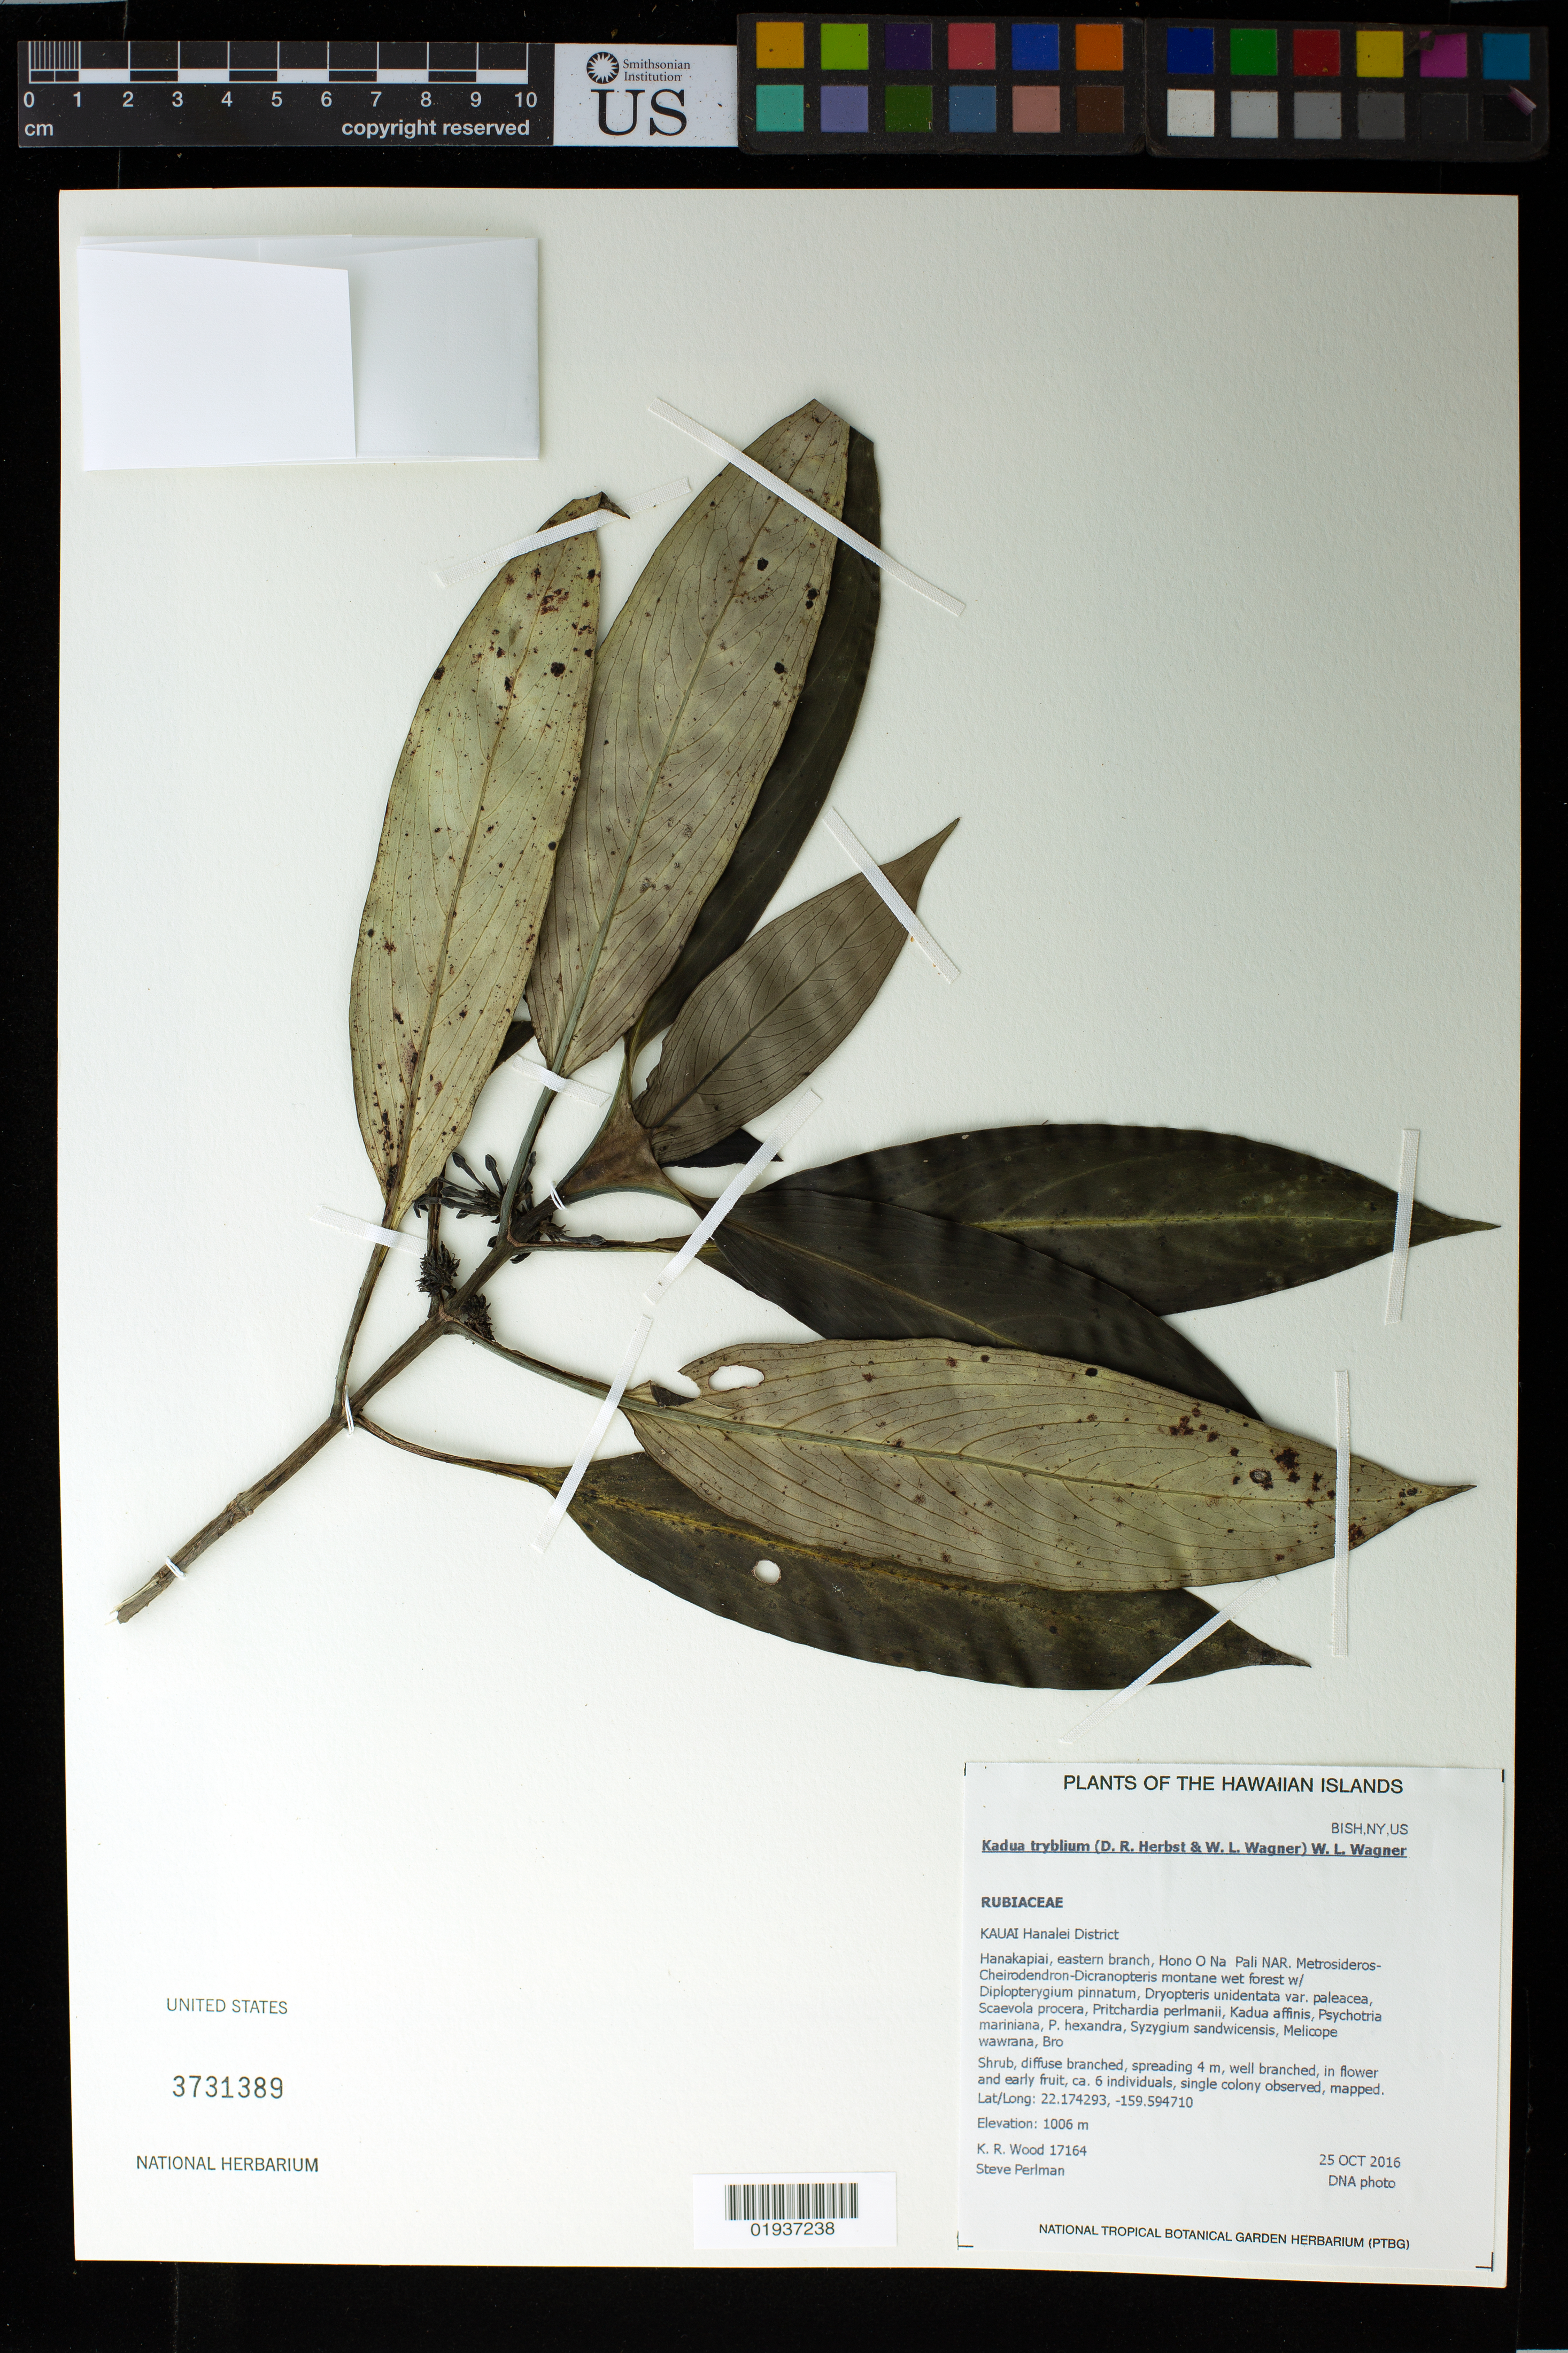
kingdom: Plantae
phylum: Tracheophyta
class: Magnoliopsida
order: Gentianales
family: Rubiaceae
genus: Kadua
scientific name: Kadua tryblium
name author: (D.R. Herbst & W.L. Wagner) W.L. Wagner & Lorence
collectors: K. R. Wood & S. P. Perlman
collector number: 17164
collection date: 2016-10-25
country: United States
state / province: Hawaii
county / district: Kauai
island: Kaua'i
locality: Hanalei District, Hanakapiai, eastern branch, Hono O Na Pali NAR.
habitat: Montane wet forest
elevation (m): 1006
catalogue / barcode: US 3731389